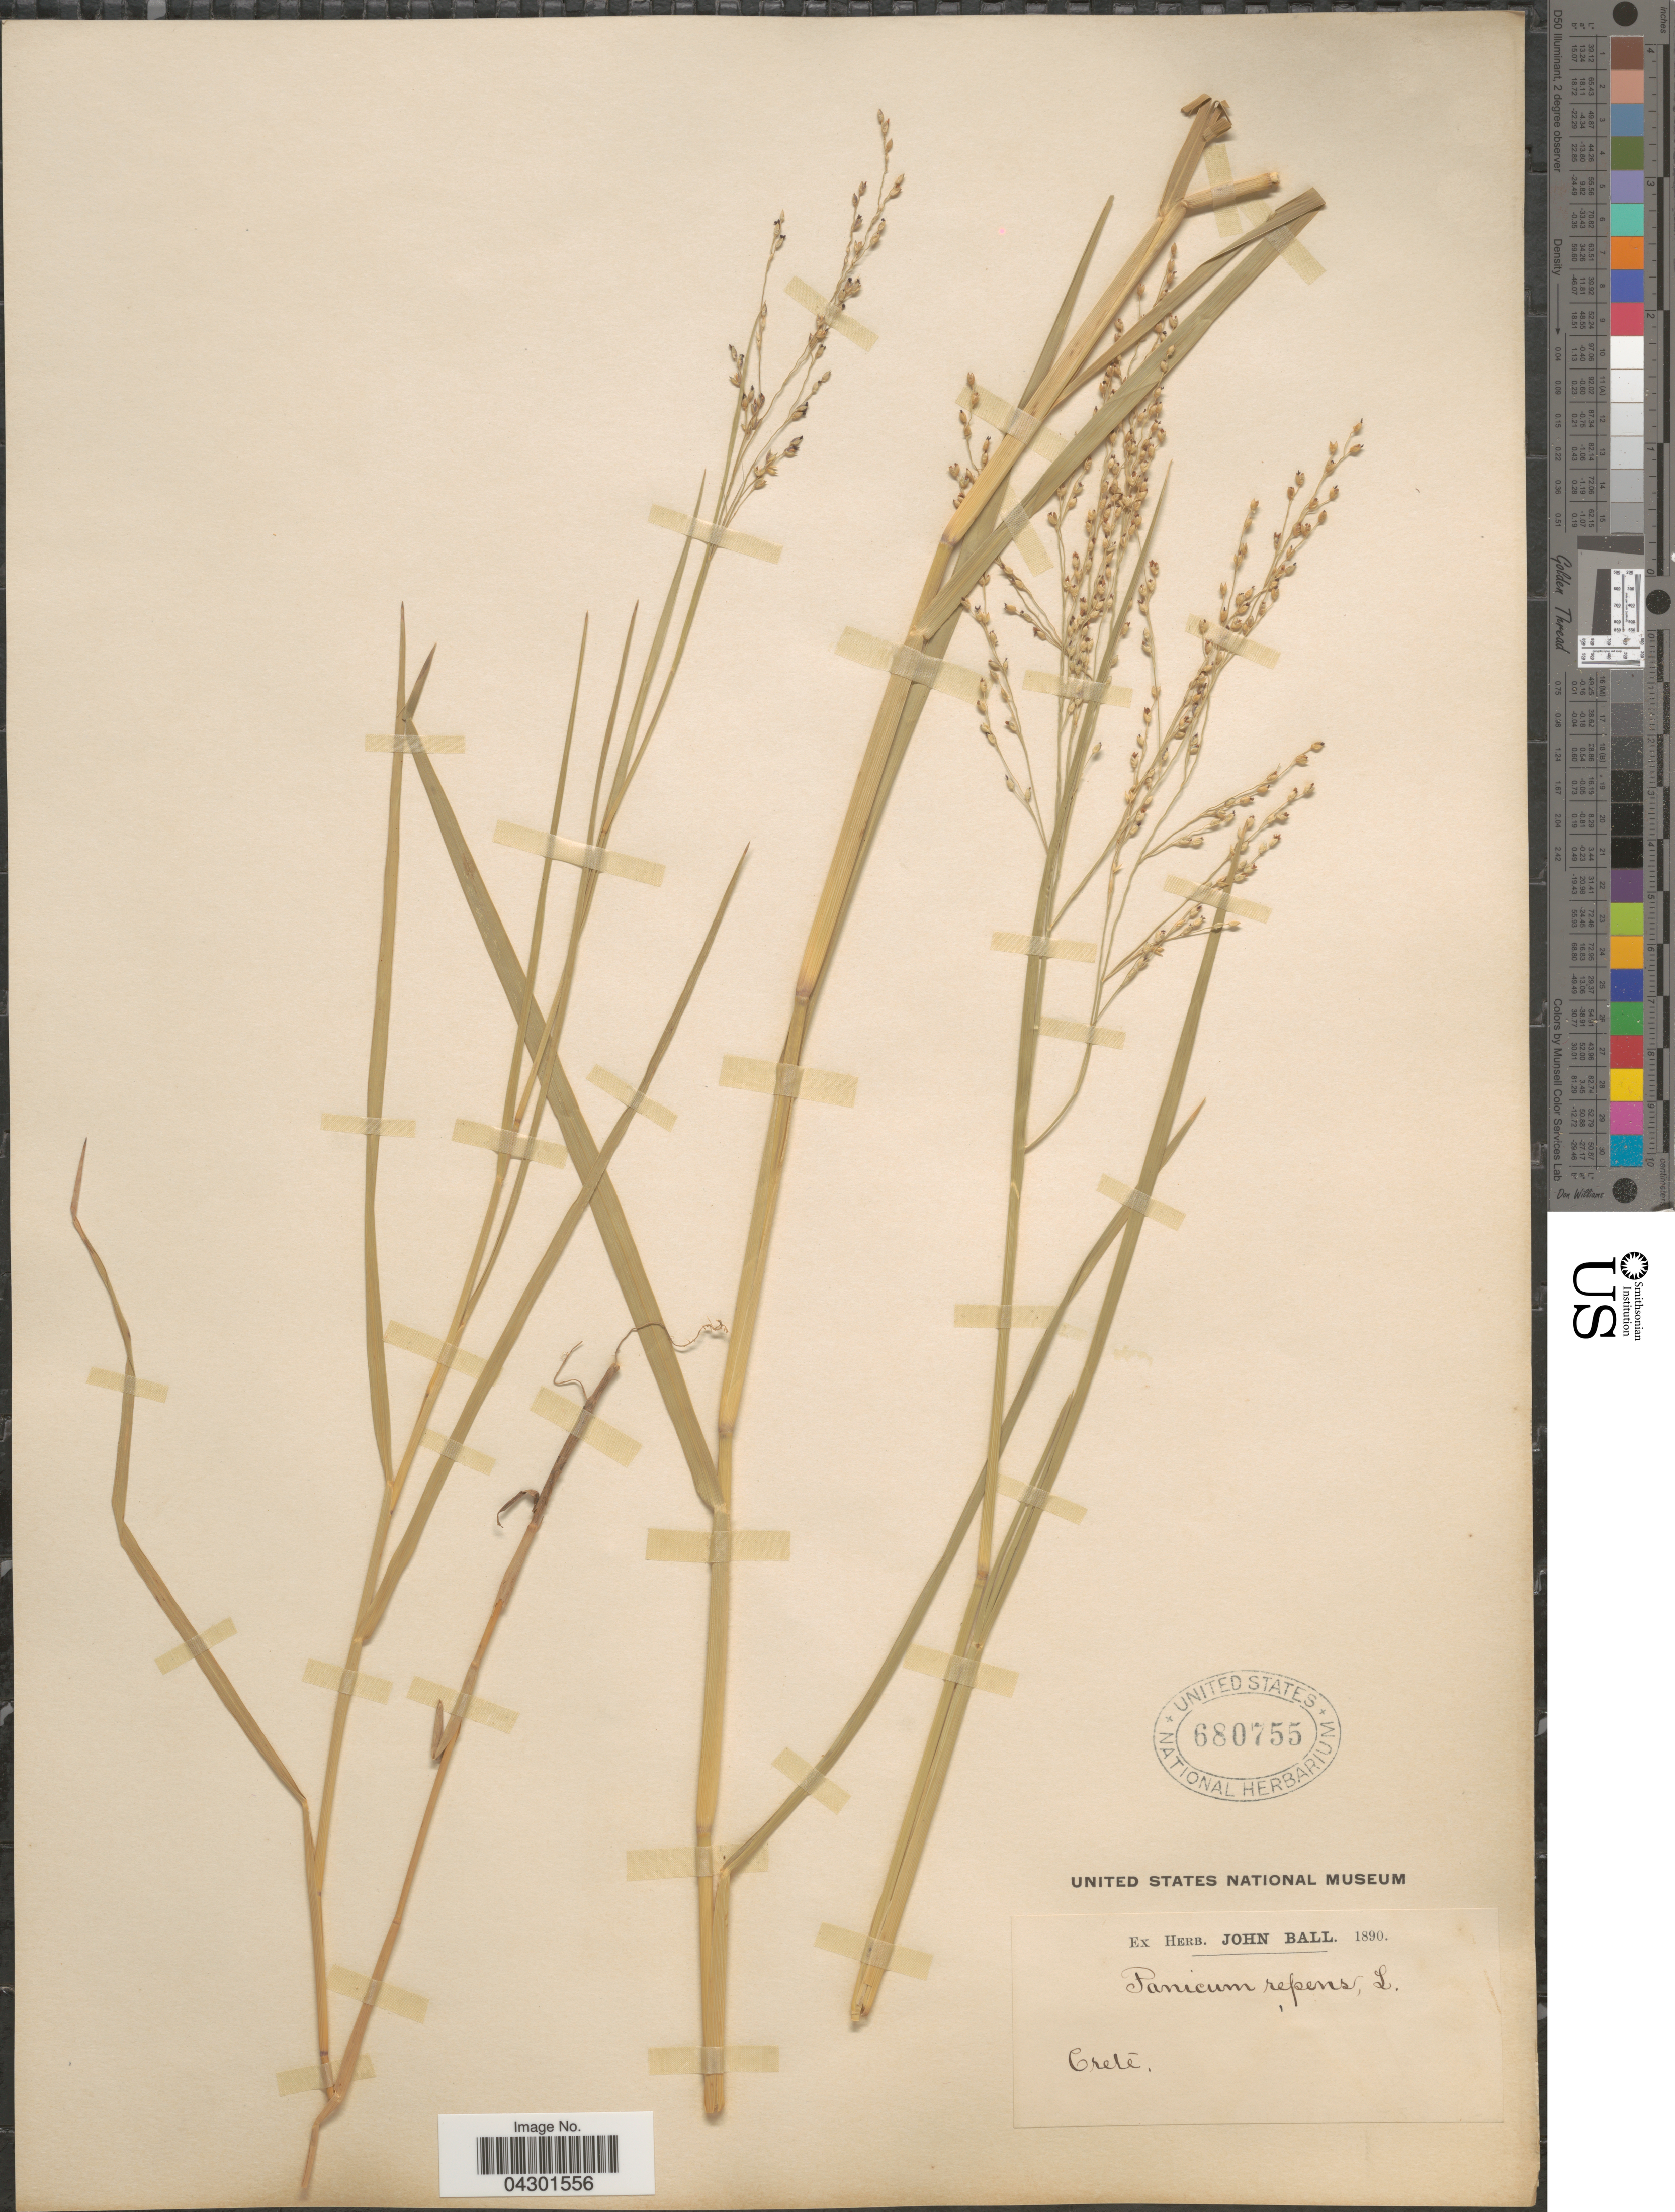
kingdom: Plantae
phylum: Tracheophyta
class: Liliopsida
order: Poales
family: Poaceae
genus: Panicum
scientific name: Panicum repens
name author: L.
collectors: ex herb. John Ball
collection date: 1890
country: Greece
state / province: Crete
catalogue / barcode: US 680755